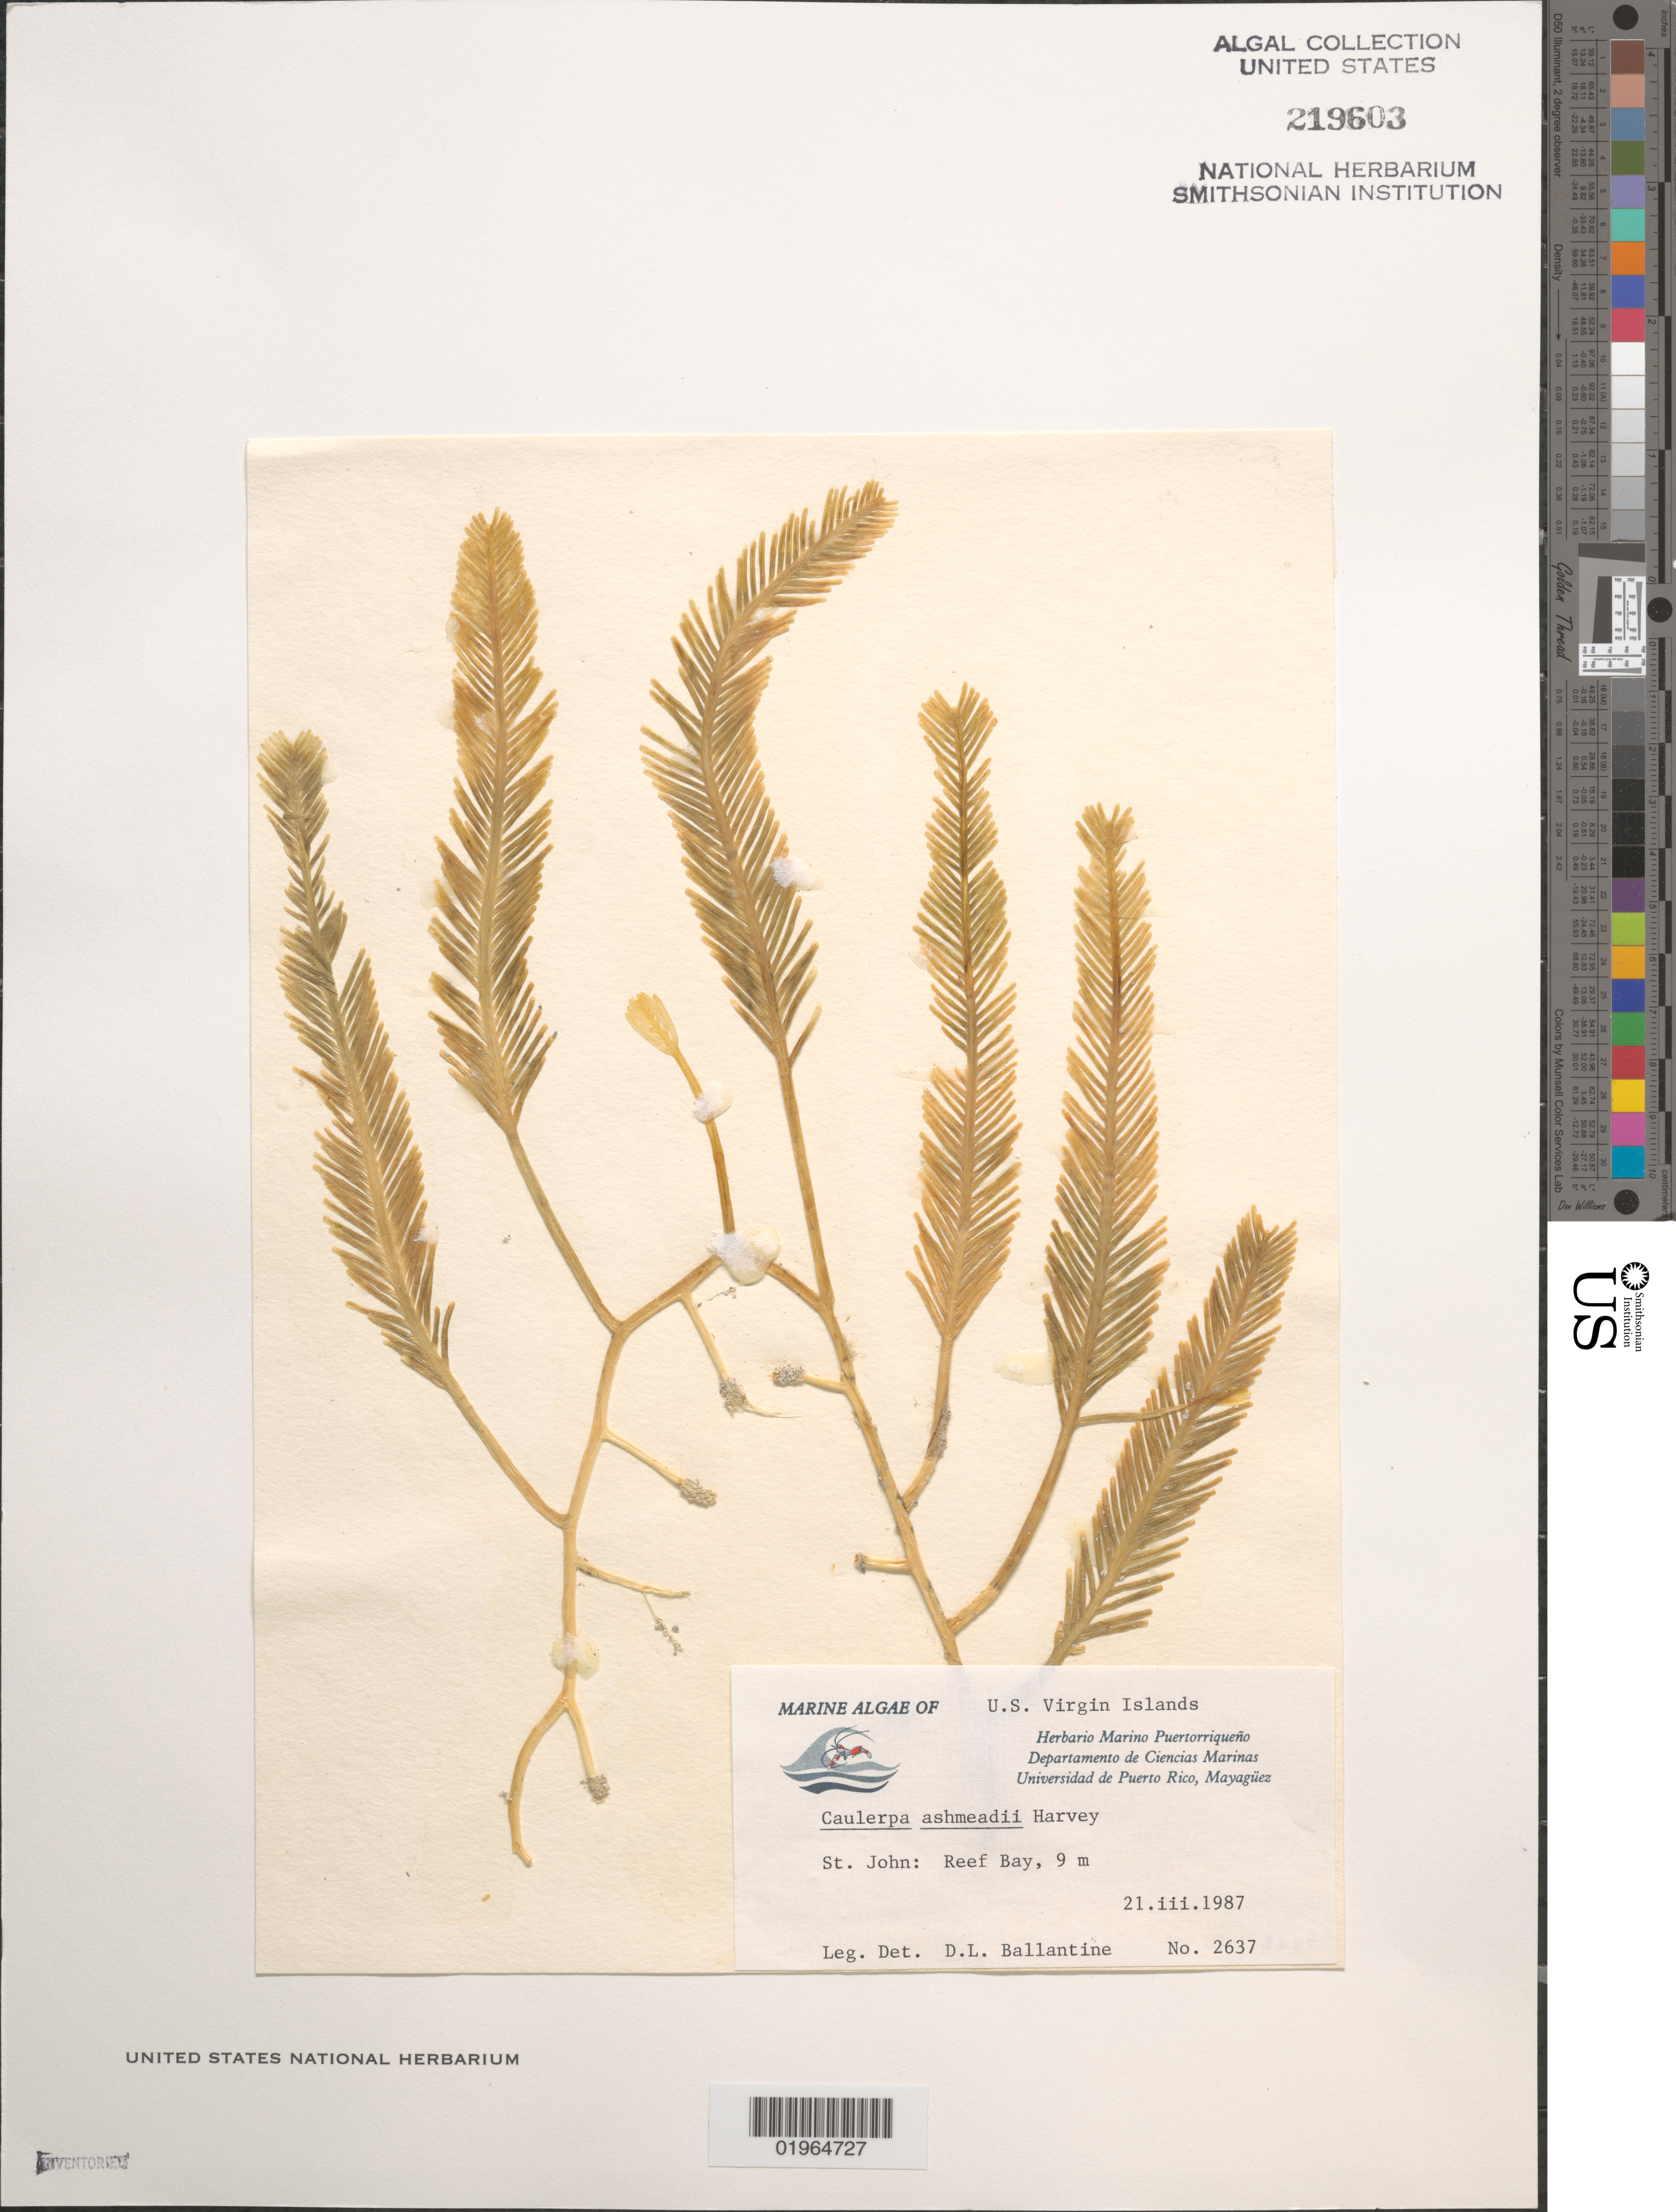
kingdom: Plantae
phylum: Chlorophyta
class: Ulvophyceae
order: Bryopsidales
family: Caulerpaceae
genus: Caulerpa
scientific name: Caulerpa ashmeadii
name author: Harv.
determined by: Ballantine, D. L.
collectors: D.L. Ballantine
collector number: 2637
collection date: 1987-03-21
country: U.S. Virgin Islands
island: St. John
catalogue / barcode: US 219603